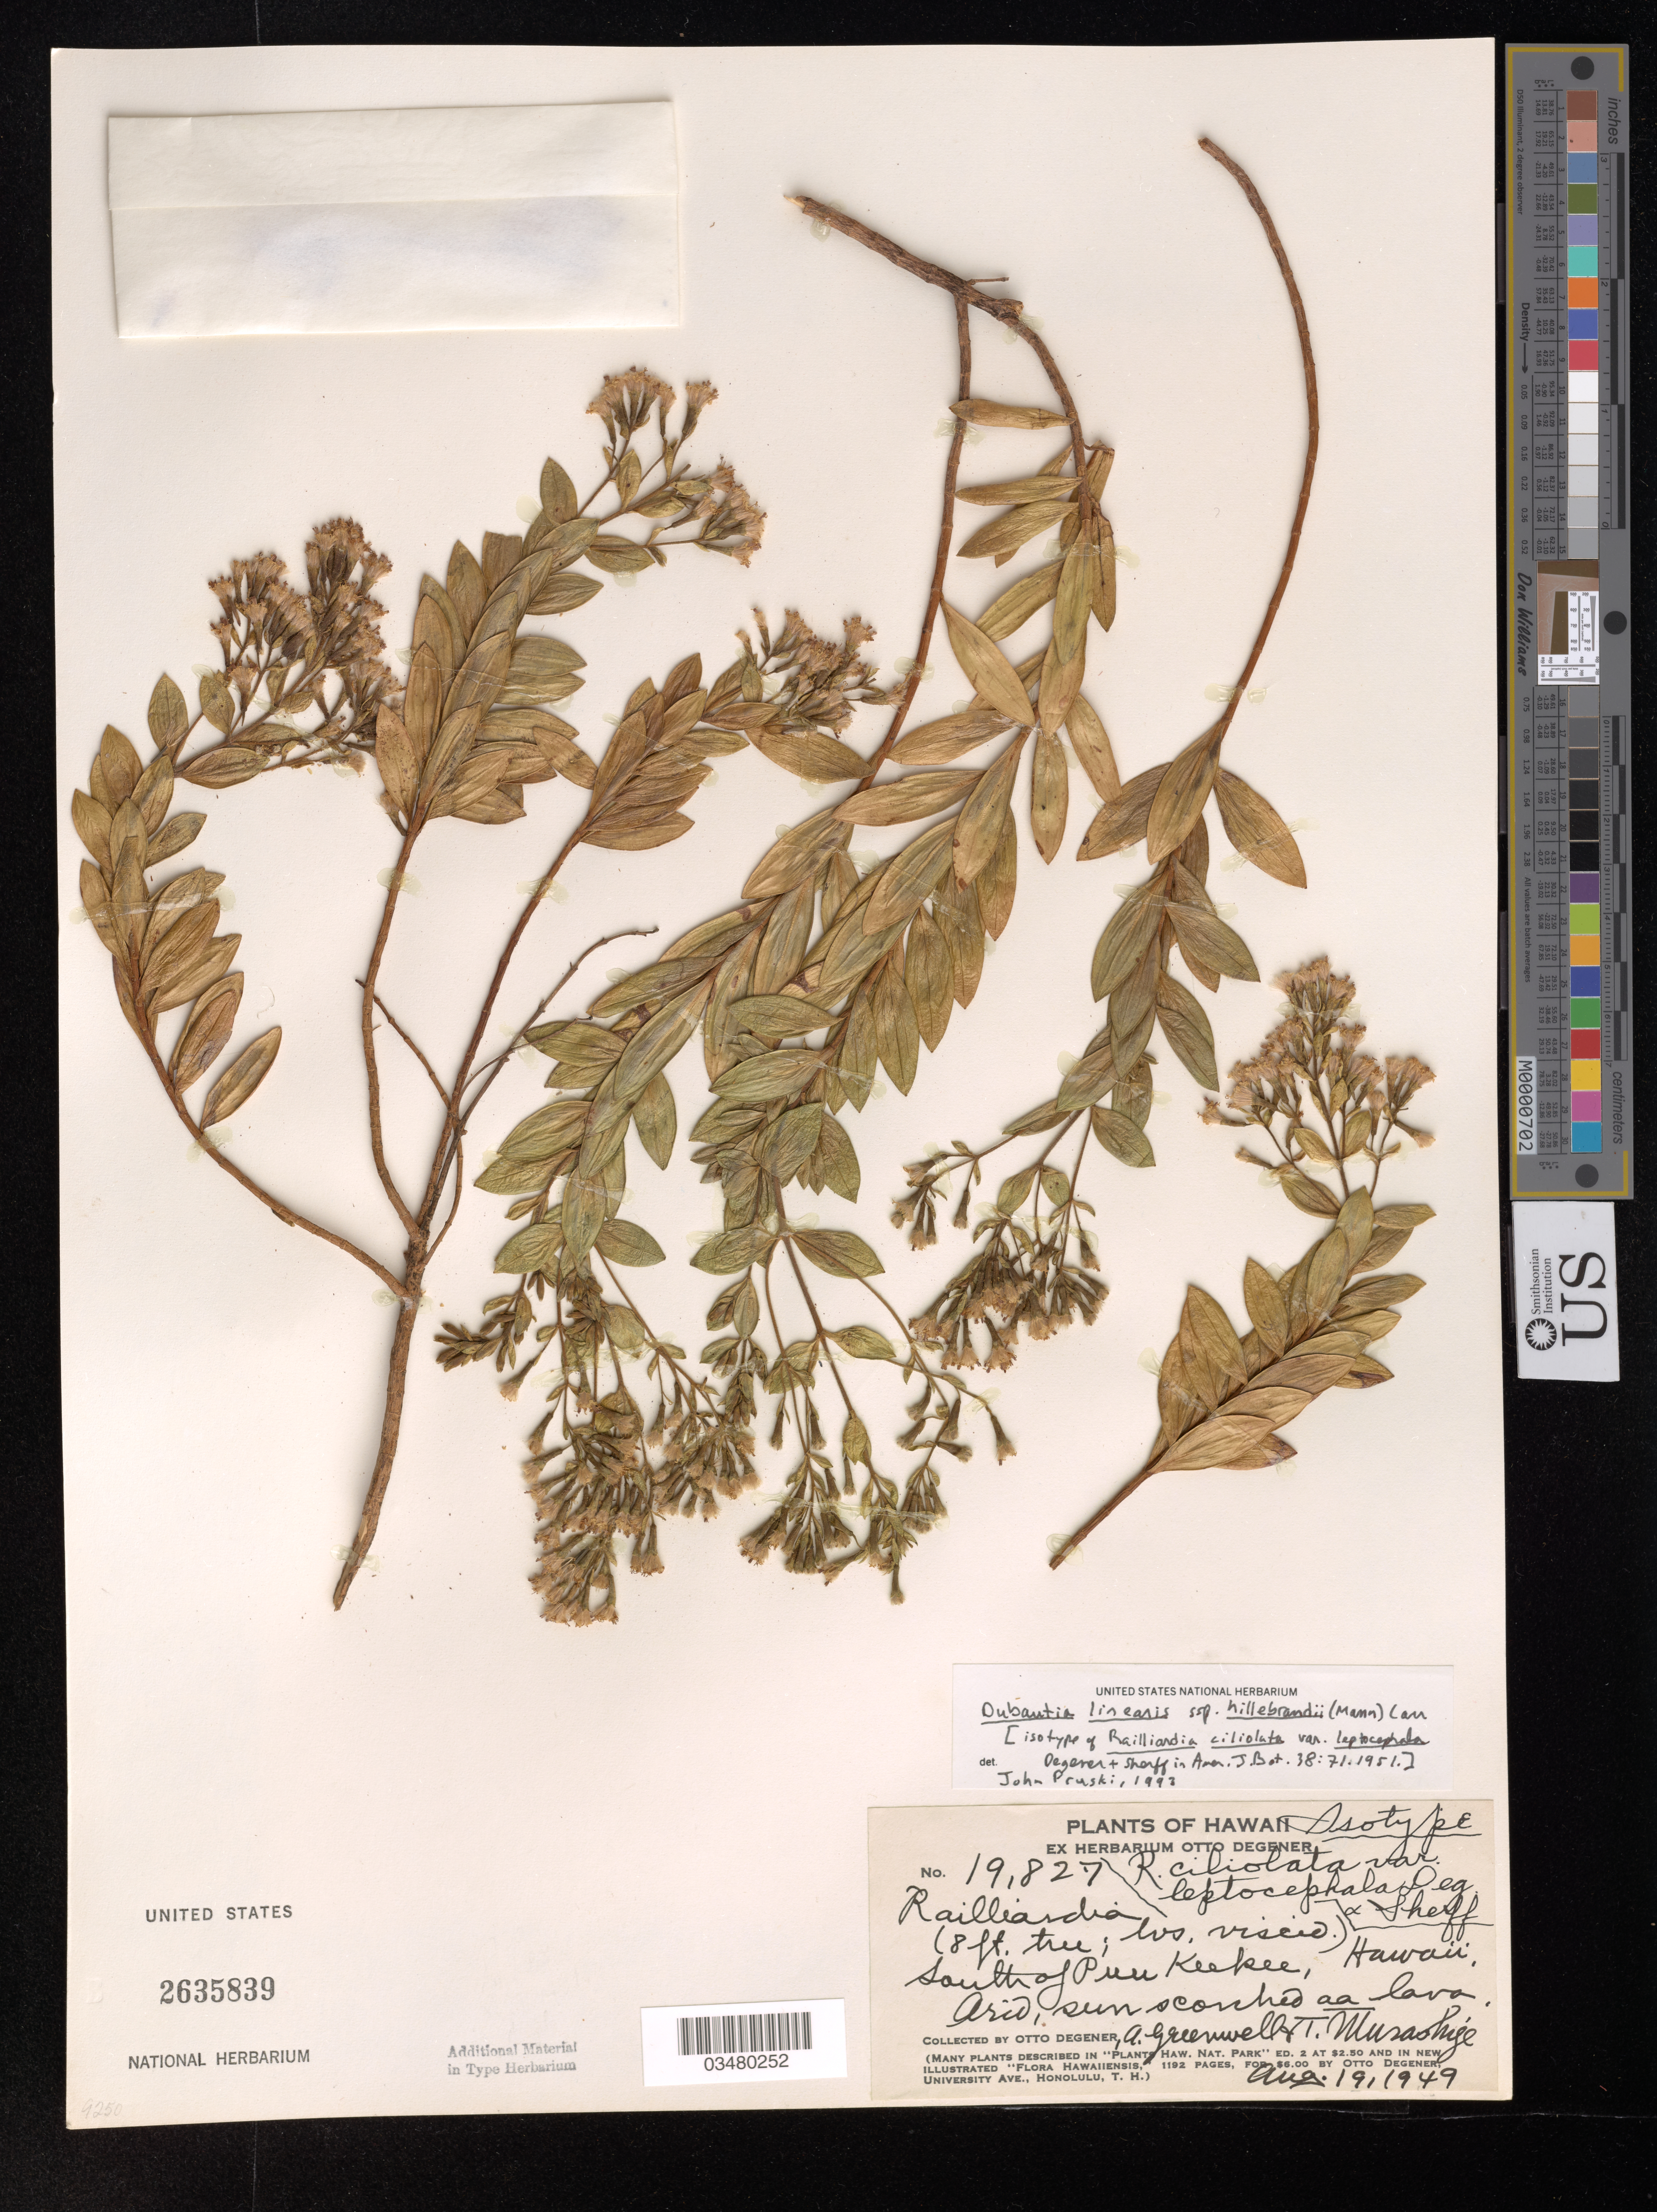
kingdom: Plantae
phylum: Tracheophyta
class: Magnoliopsida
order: Asterales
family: Asteraceae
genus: Railliardia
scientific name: Railliardia ciliolata var. leptocephala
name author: O. Deg. & Sherff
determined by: Pruski, J. F.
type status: Isotype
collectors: O. Degener, A. B. Greenwell & T. Murashige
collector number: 19827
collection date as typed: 19 Aug 1949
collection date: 1949-08-19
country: United States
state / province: Hawaii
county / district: Hawaii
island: Hawaii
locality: Hawaii, south of Puu Keekee.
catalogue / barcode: US 2635839